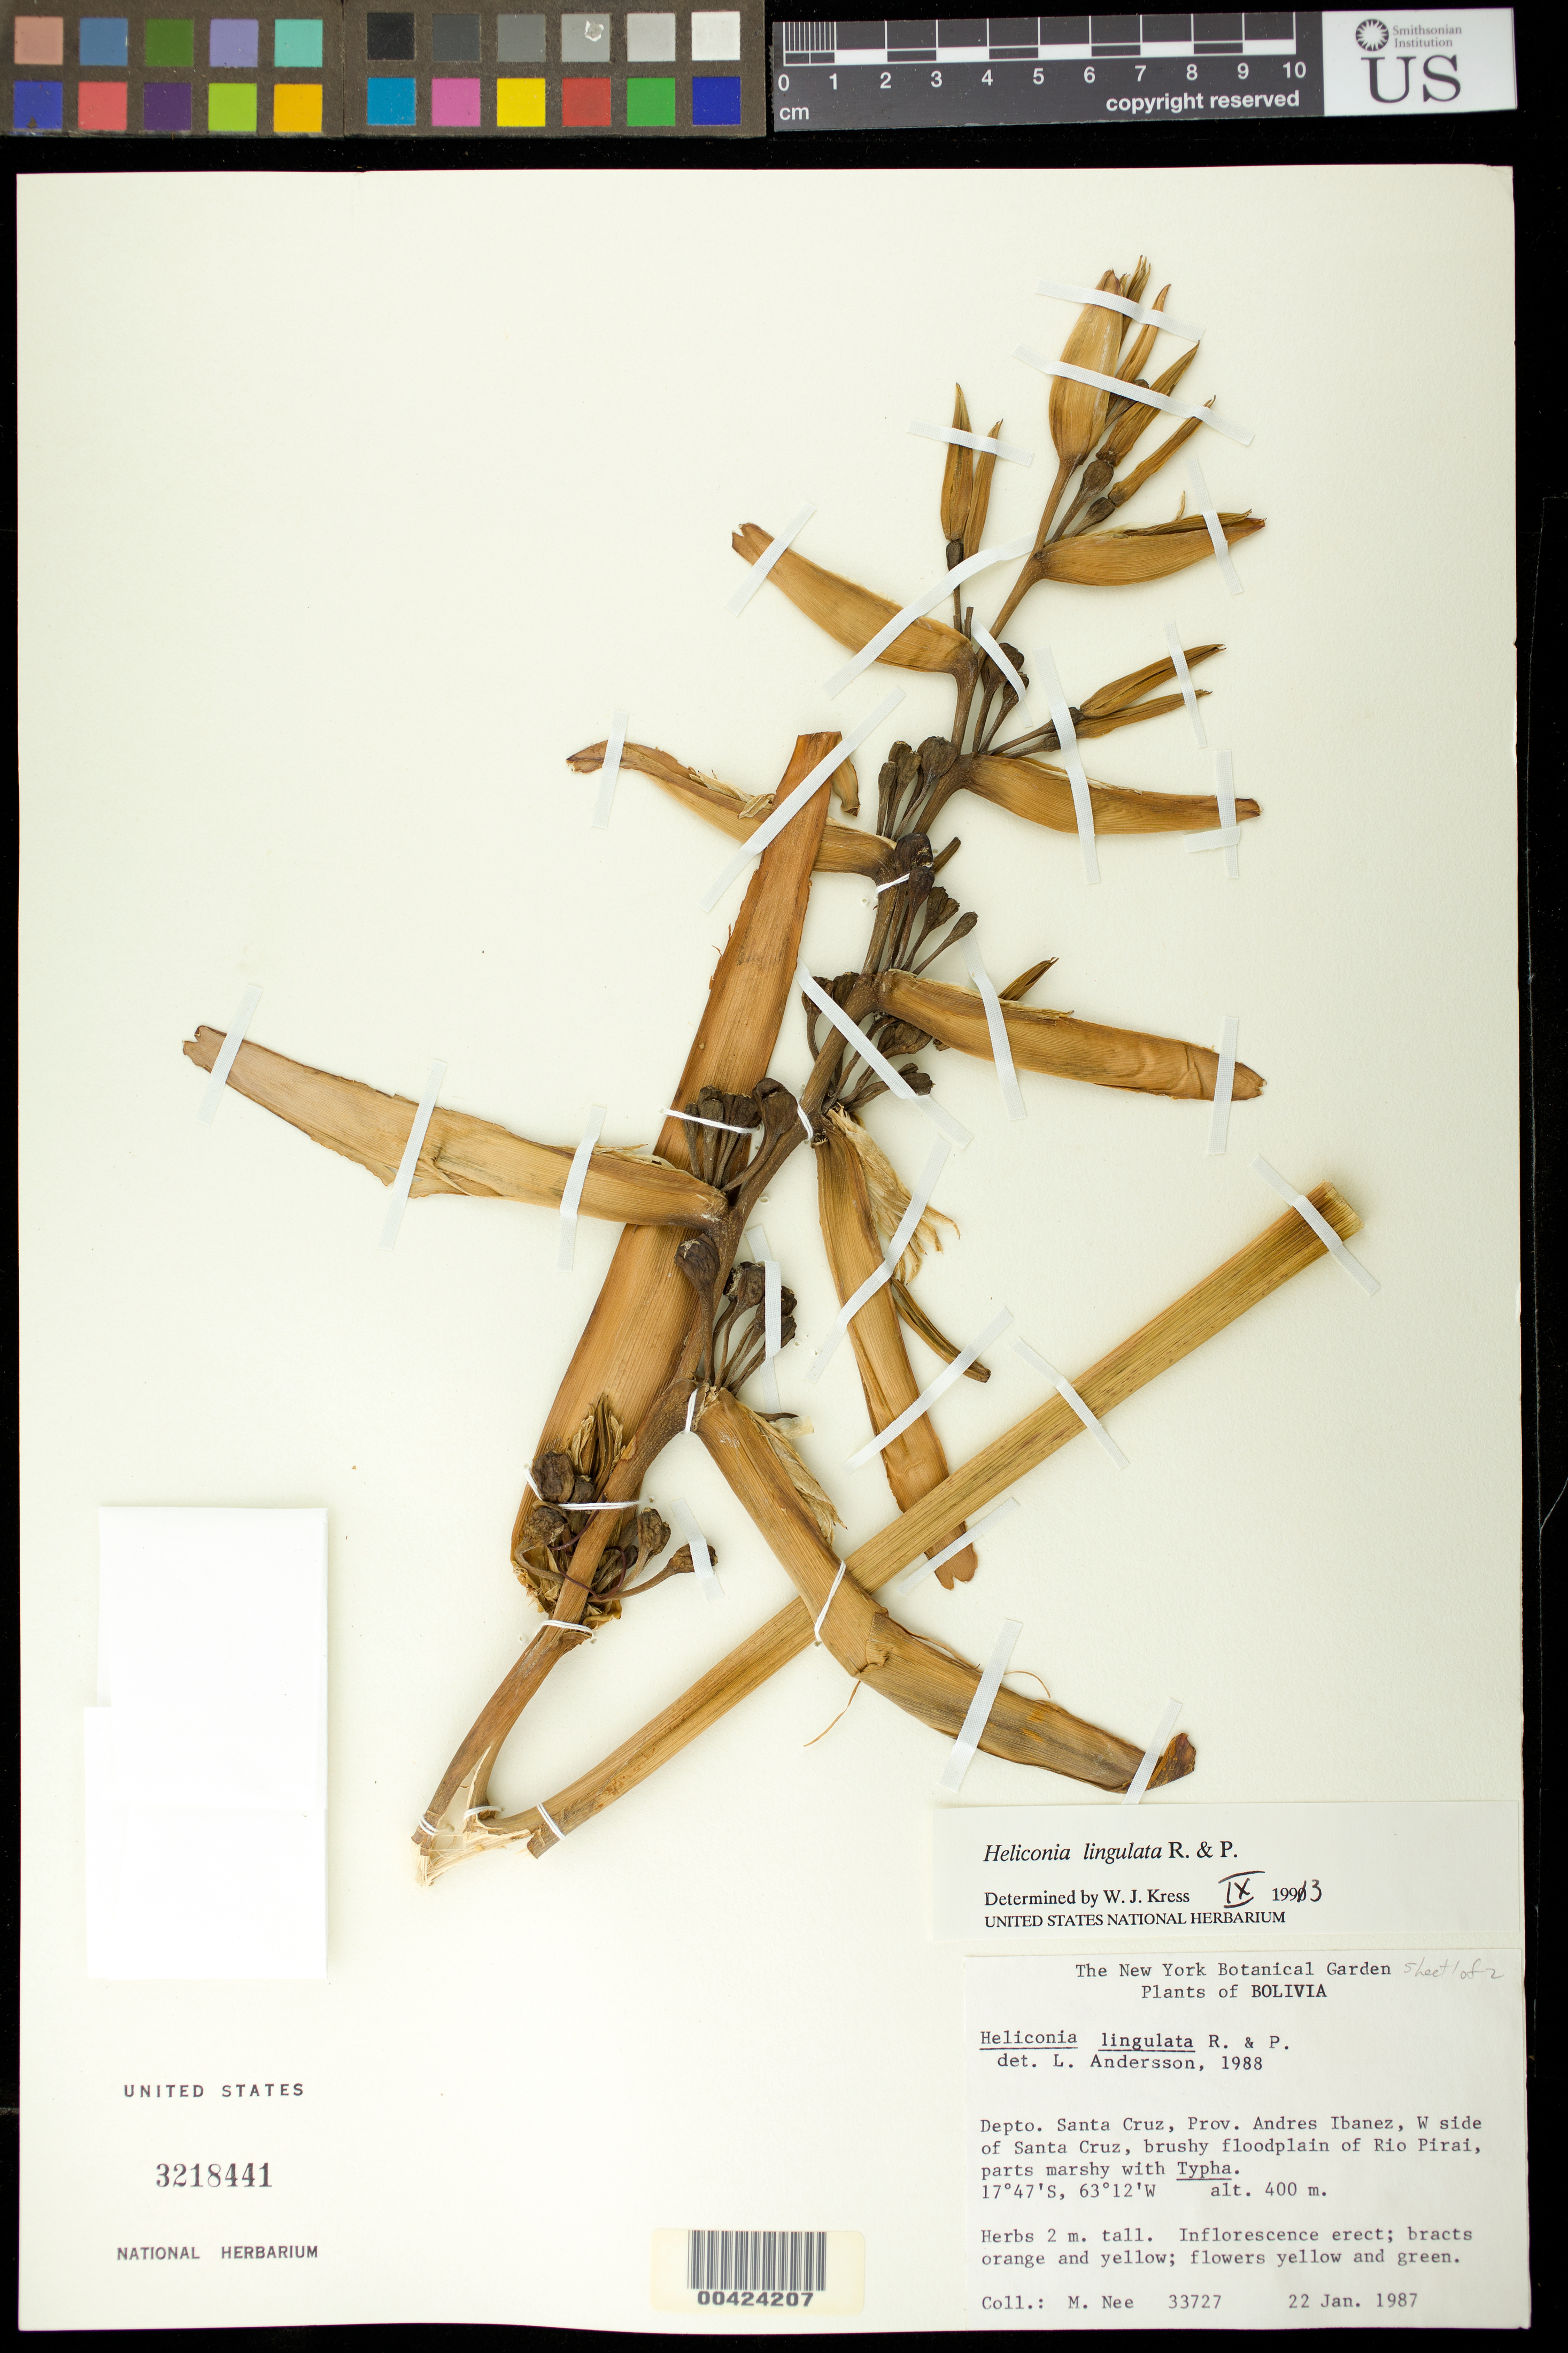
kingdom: Plantae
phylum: Tracheophyta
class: Liliopsida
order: Zingiberales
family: Heliconiaceae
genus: Heliconia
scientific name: Heliconia lingulata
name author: Ruiz & Pav.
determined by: Kress, W. J., (US), Smithsonian Institution - National Museum of Natural History (UNITED STATES)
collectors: M. Nee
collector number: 33727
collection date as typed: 22 Jan 1987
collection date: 1987-01-22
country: Bolivia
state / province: Santa Cruz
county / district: Andrés Ibáñez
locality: Santa Cruz, W of; floodplain of Rio Pirai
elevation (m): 400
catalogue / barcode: US 3218441